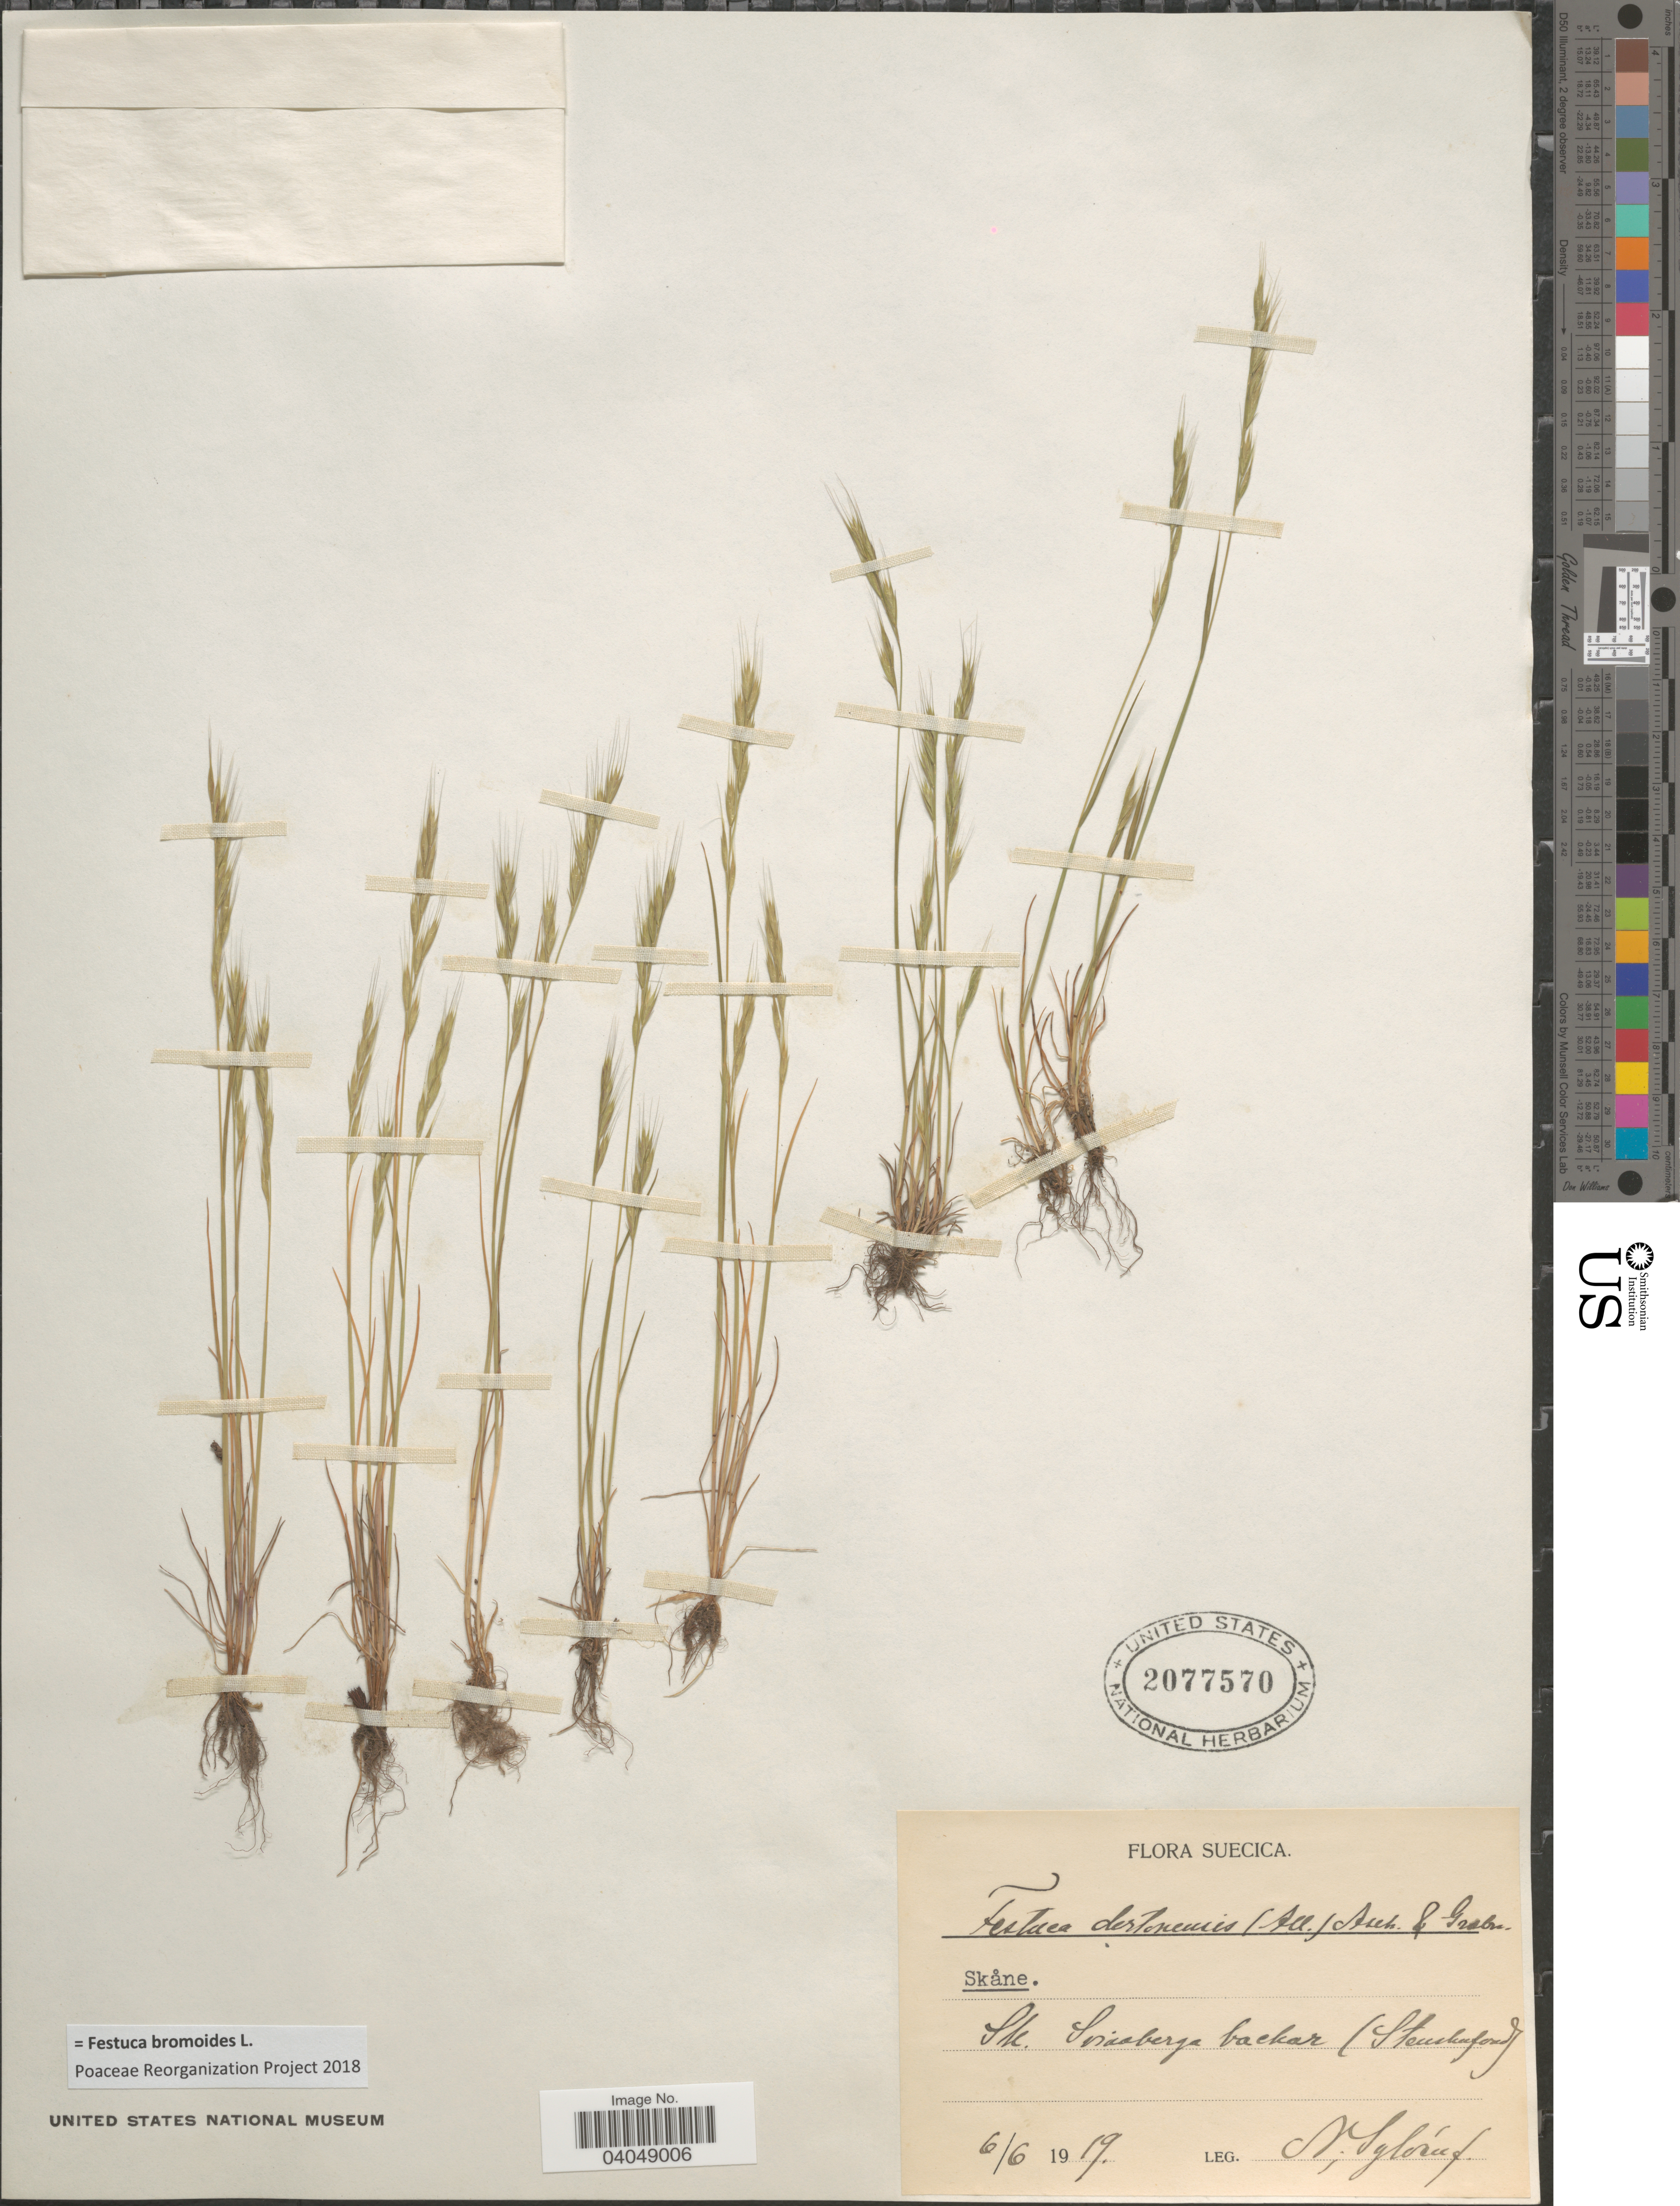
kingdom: Plantae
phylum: Tracheophyta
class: Liliopsida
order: Poales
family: Poaceae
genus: Festuca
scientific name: Festuca bromoides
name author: L.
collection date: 1919-06-06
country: Sweden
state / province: Skåne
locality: Suecica. Sk. Soriaaberga backar (Steuckenford). [interpreted]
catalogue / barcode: US 2077570